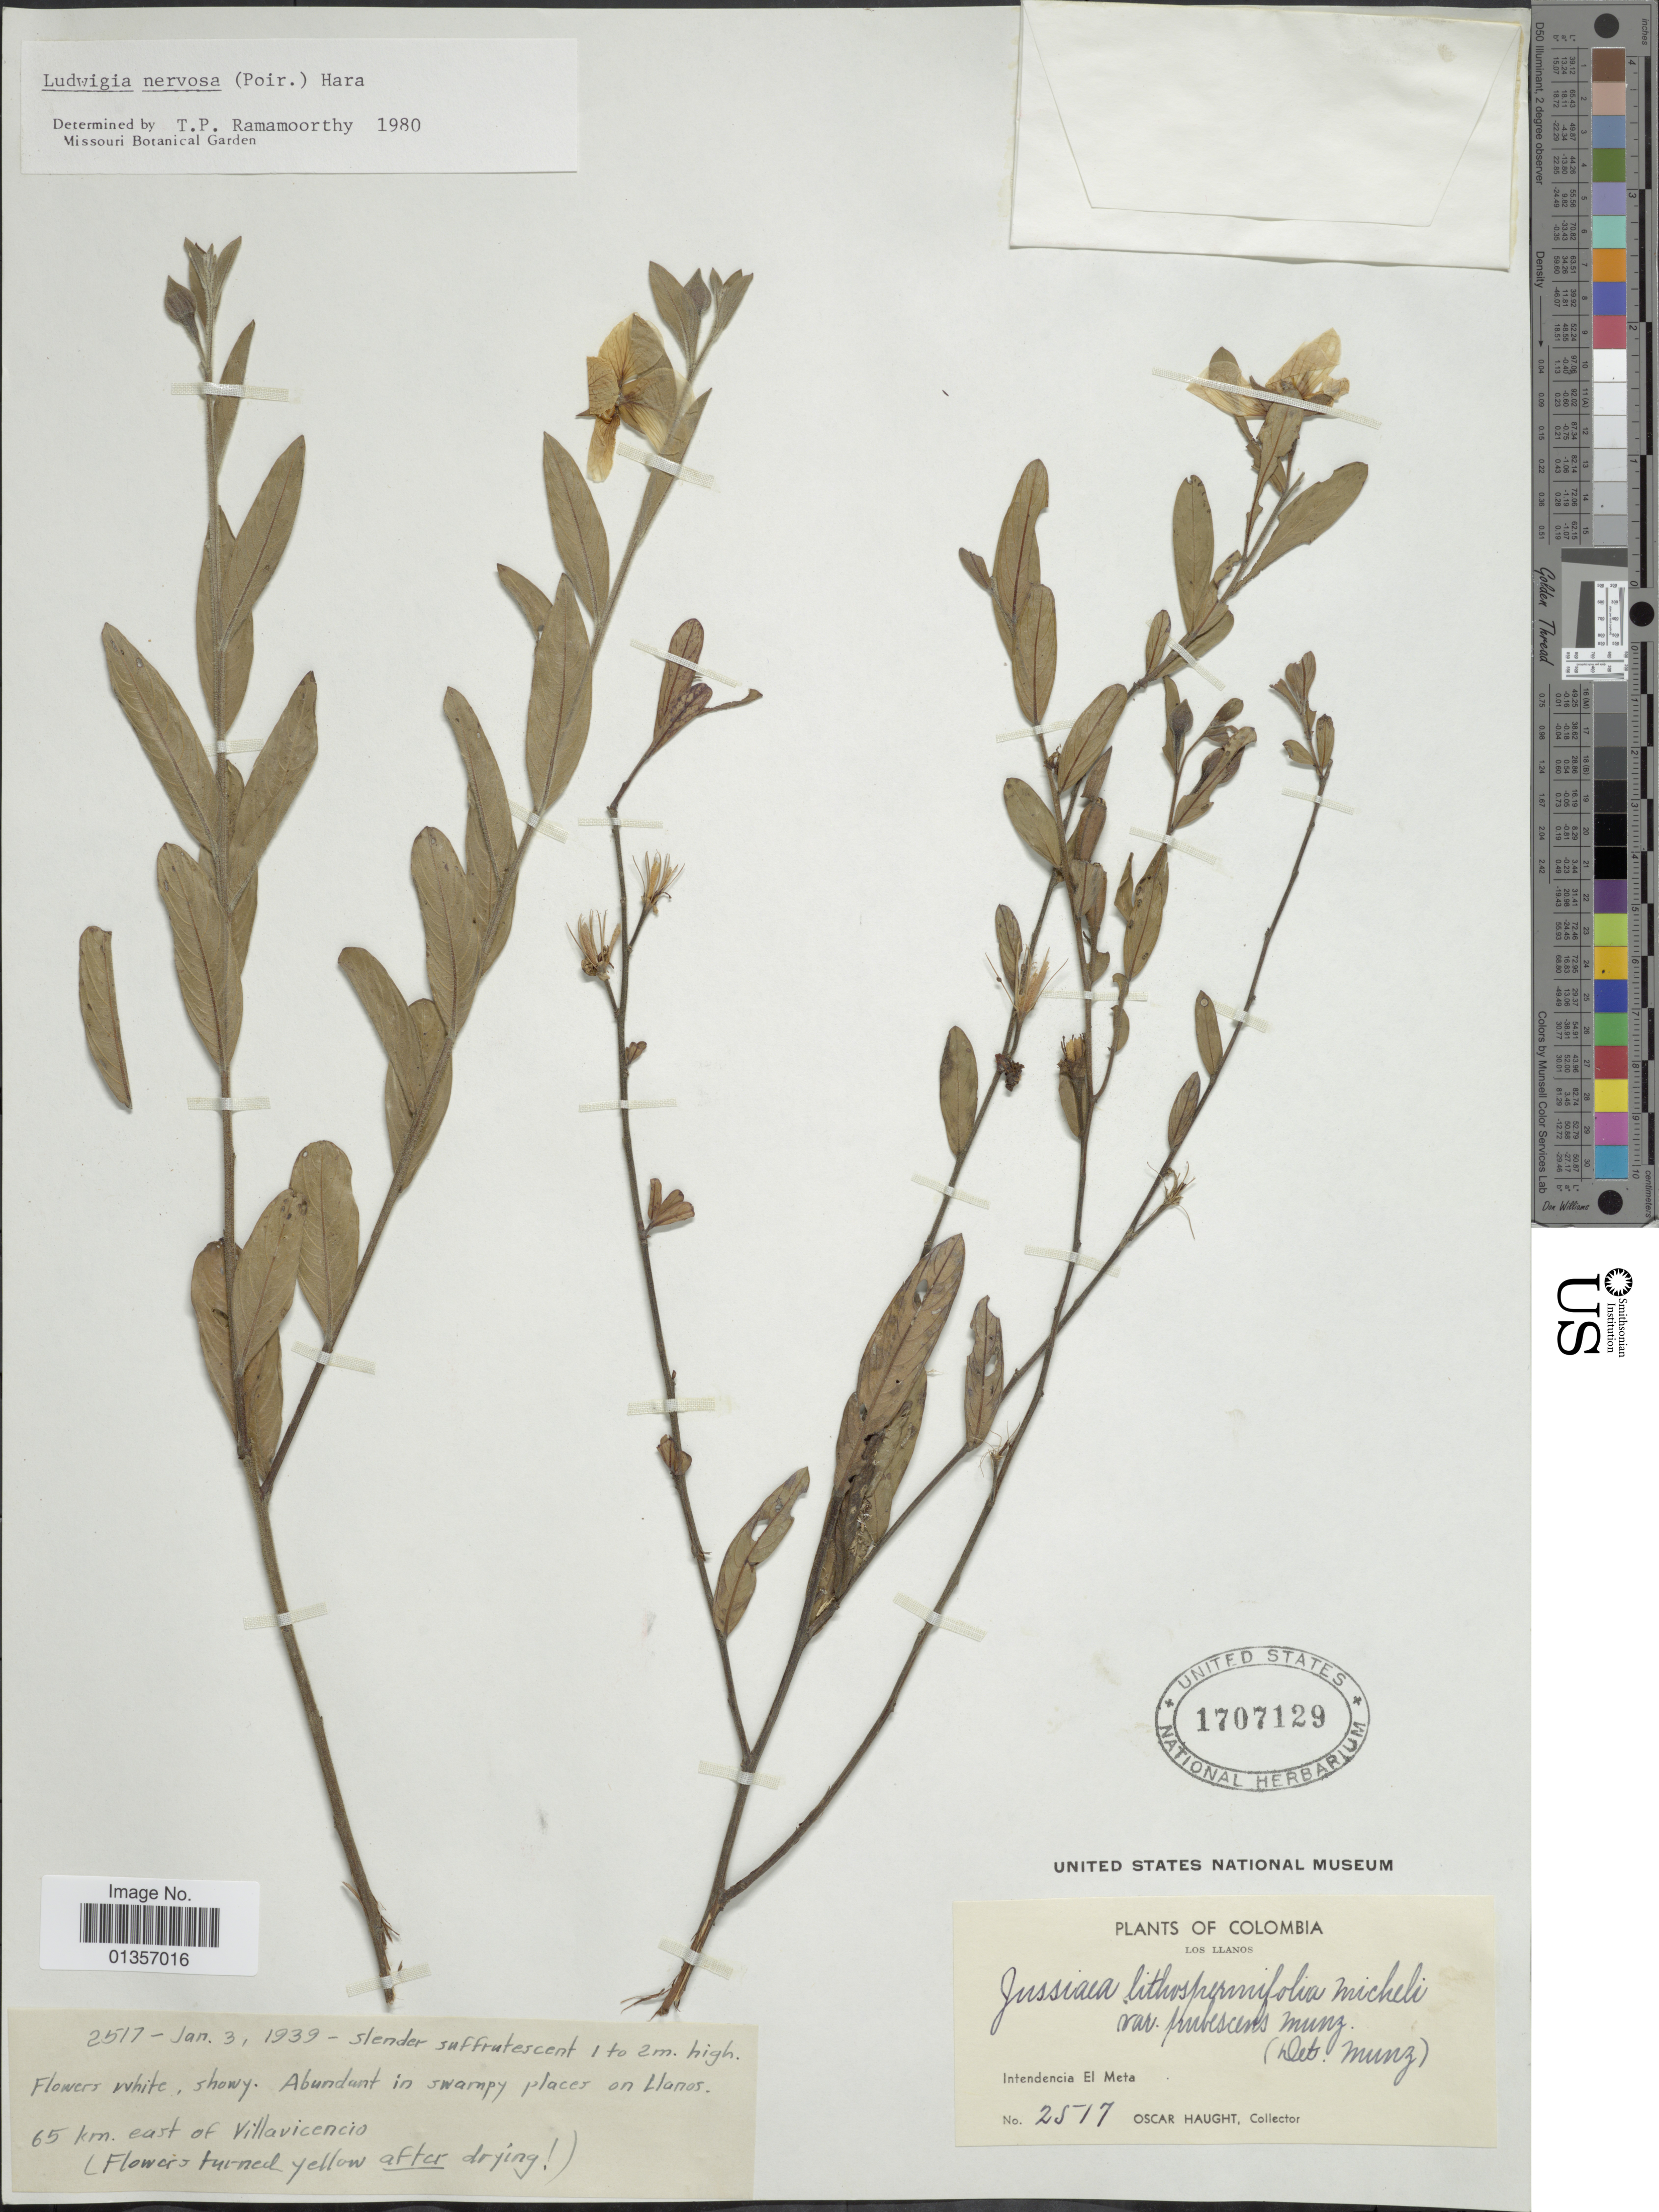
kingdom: Plantae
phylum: Tracheophyta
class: Magnoliopsida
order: Myrtales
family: Onagraceae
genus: Ludwigia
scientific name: Ludwigia nervosa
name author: (Poir.) H. Hara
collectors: O. L. Haught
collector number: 2517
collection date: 1939-01-03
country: Colombia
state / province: Meta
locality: Los Llanos, Intendencia El Meta, 65 km. east of Villavicencio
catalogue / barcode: US 1707129